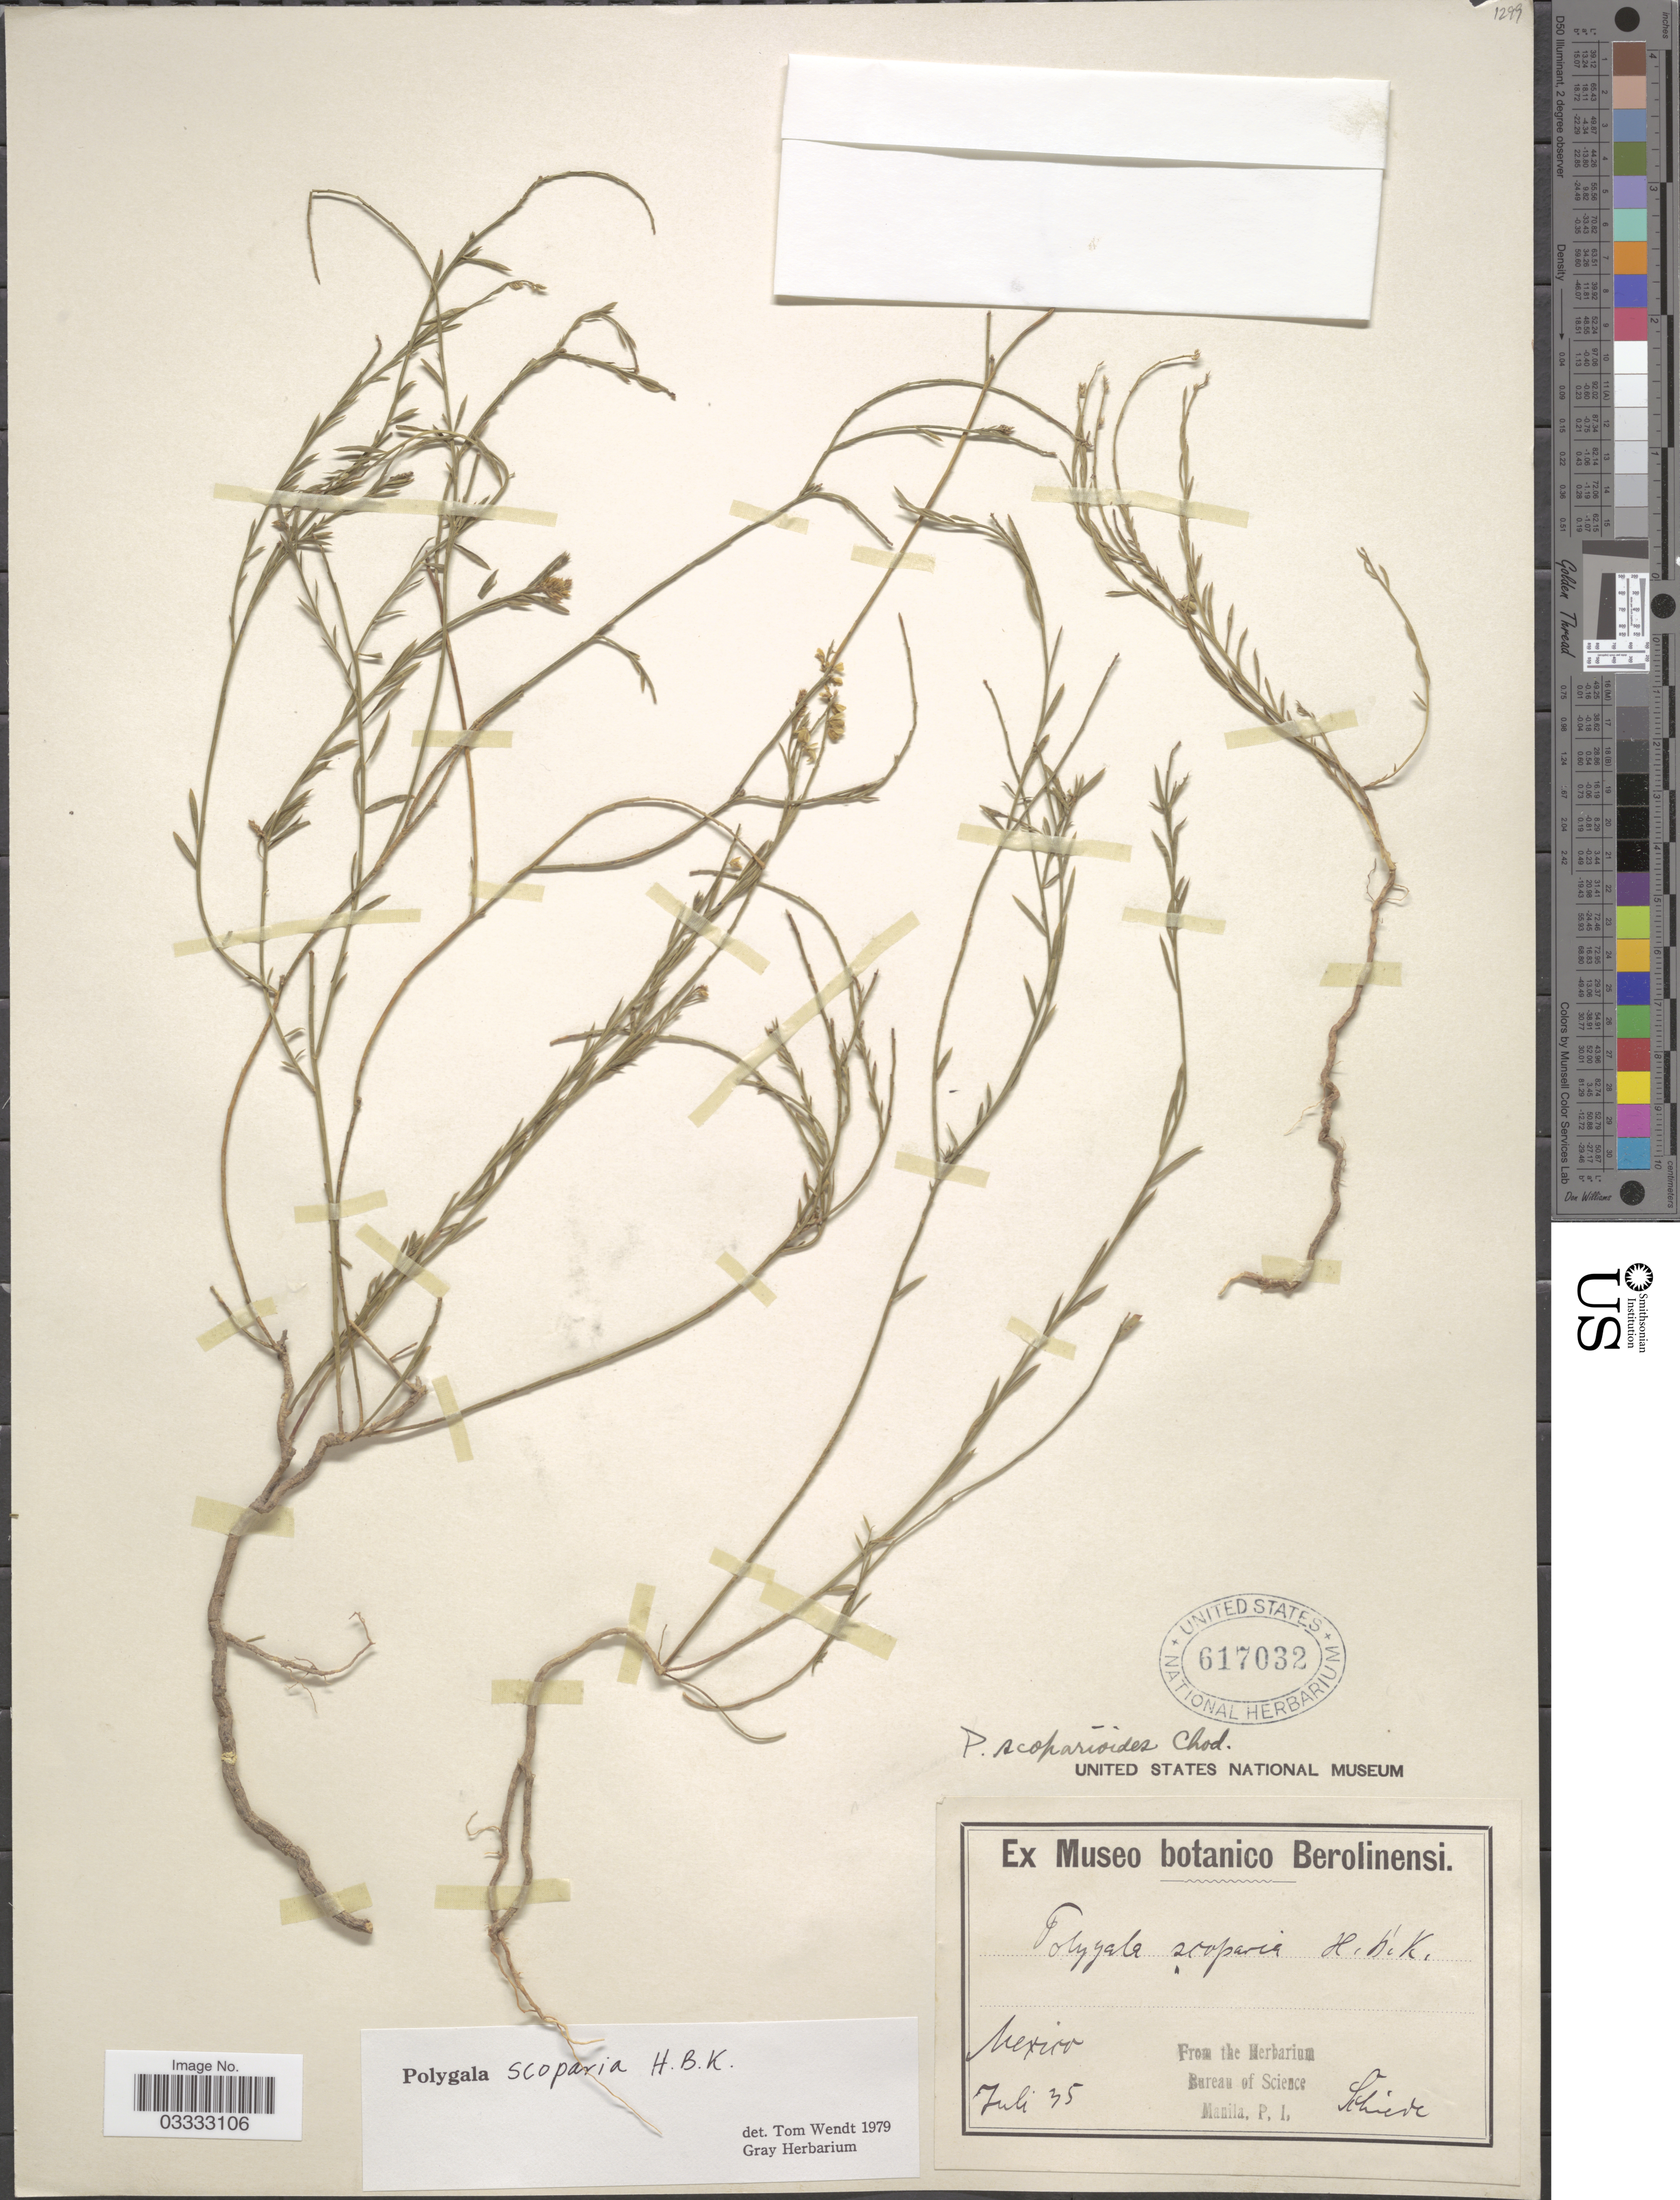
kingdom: Plantae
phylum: Tracheophyta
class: Magnoliopsida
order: Fabales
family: Polygalaceae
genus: Polygala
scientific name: Polygala scoparia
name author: Kunth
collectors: Schiede, --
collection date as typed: Transcribed d/m/y: /7/35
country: Mexico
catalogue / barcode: US 617032